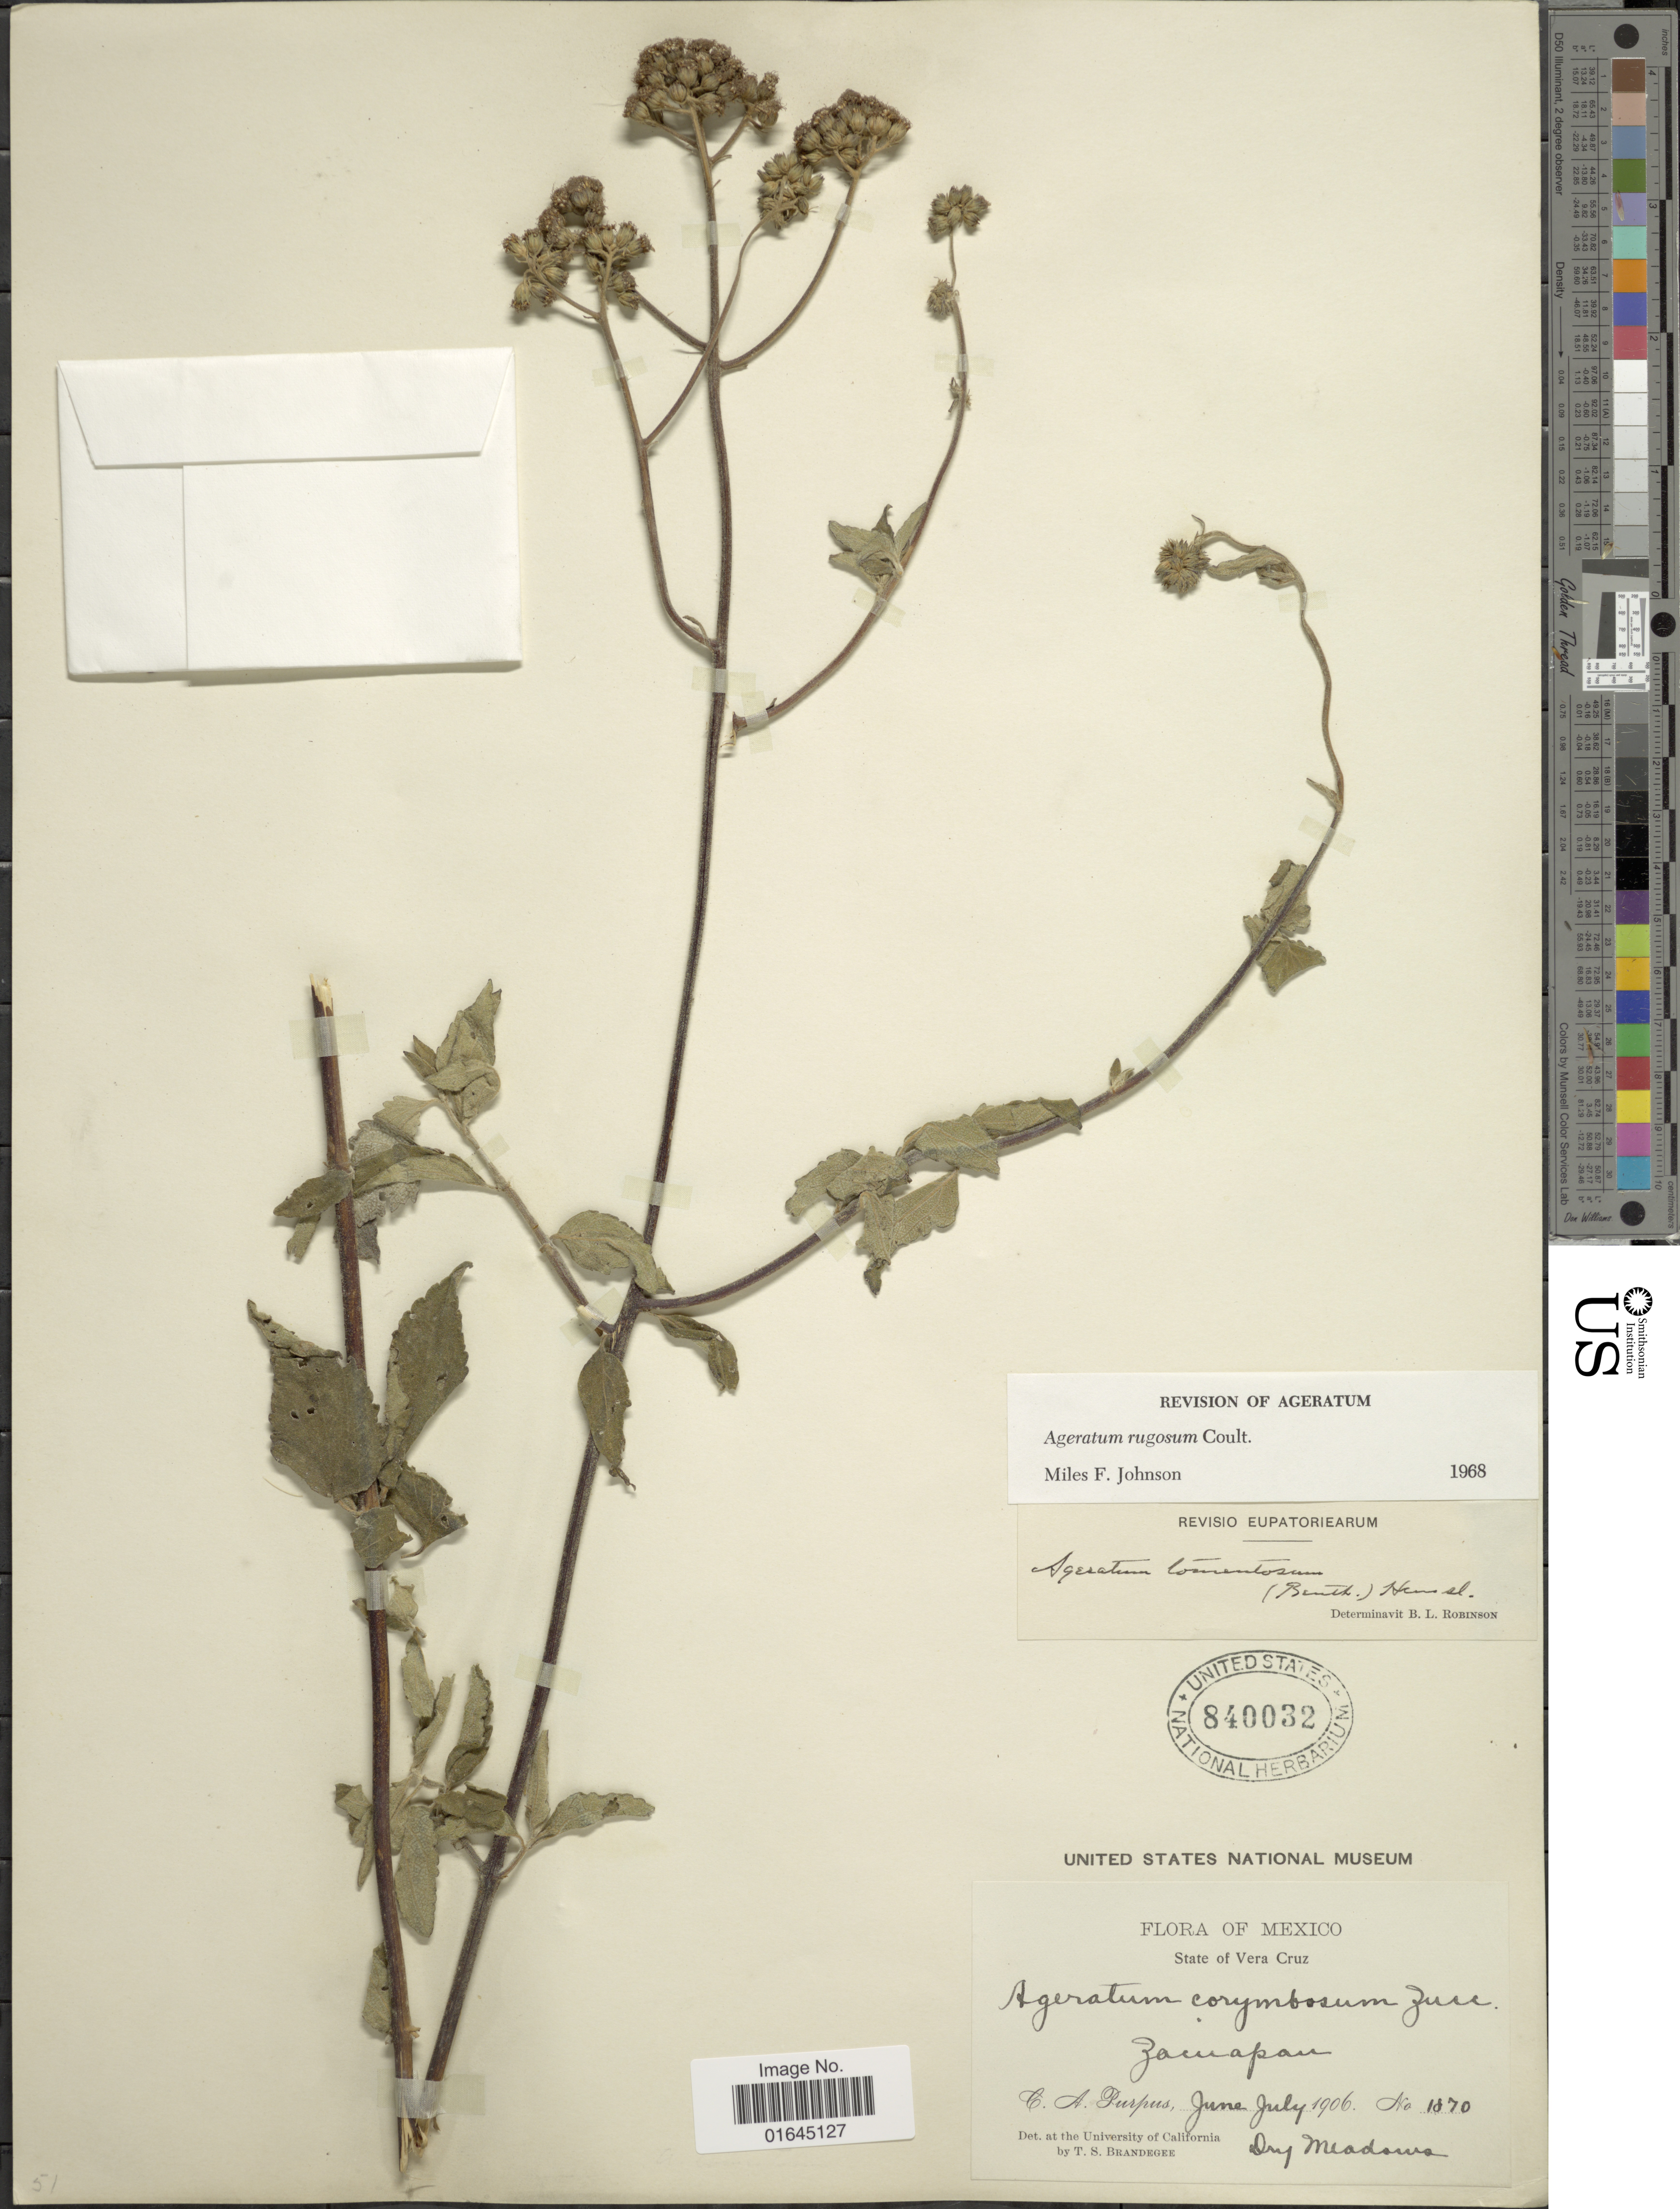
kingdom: Plantae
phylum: Tracheophyta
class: Magnoliopsida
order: Asterales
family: Asteraceae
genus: Ageratum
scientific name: Ageratum tehuacanum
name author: R.M. King & H. Rob.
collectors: C. A. Purpus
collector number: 1870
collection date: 1906-06/1906-07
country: Mexico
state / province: Veracruz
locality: Zacuapan.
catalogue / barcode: US 840032